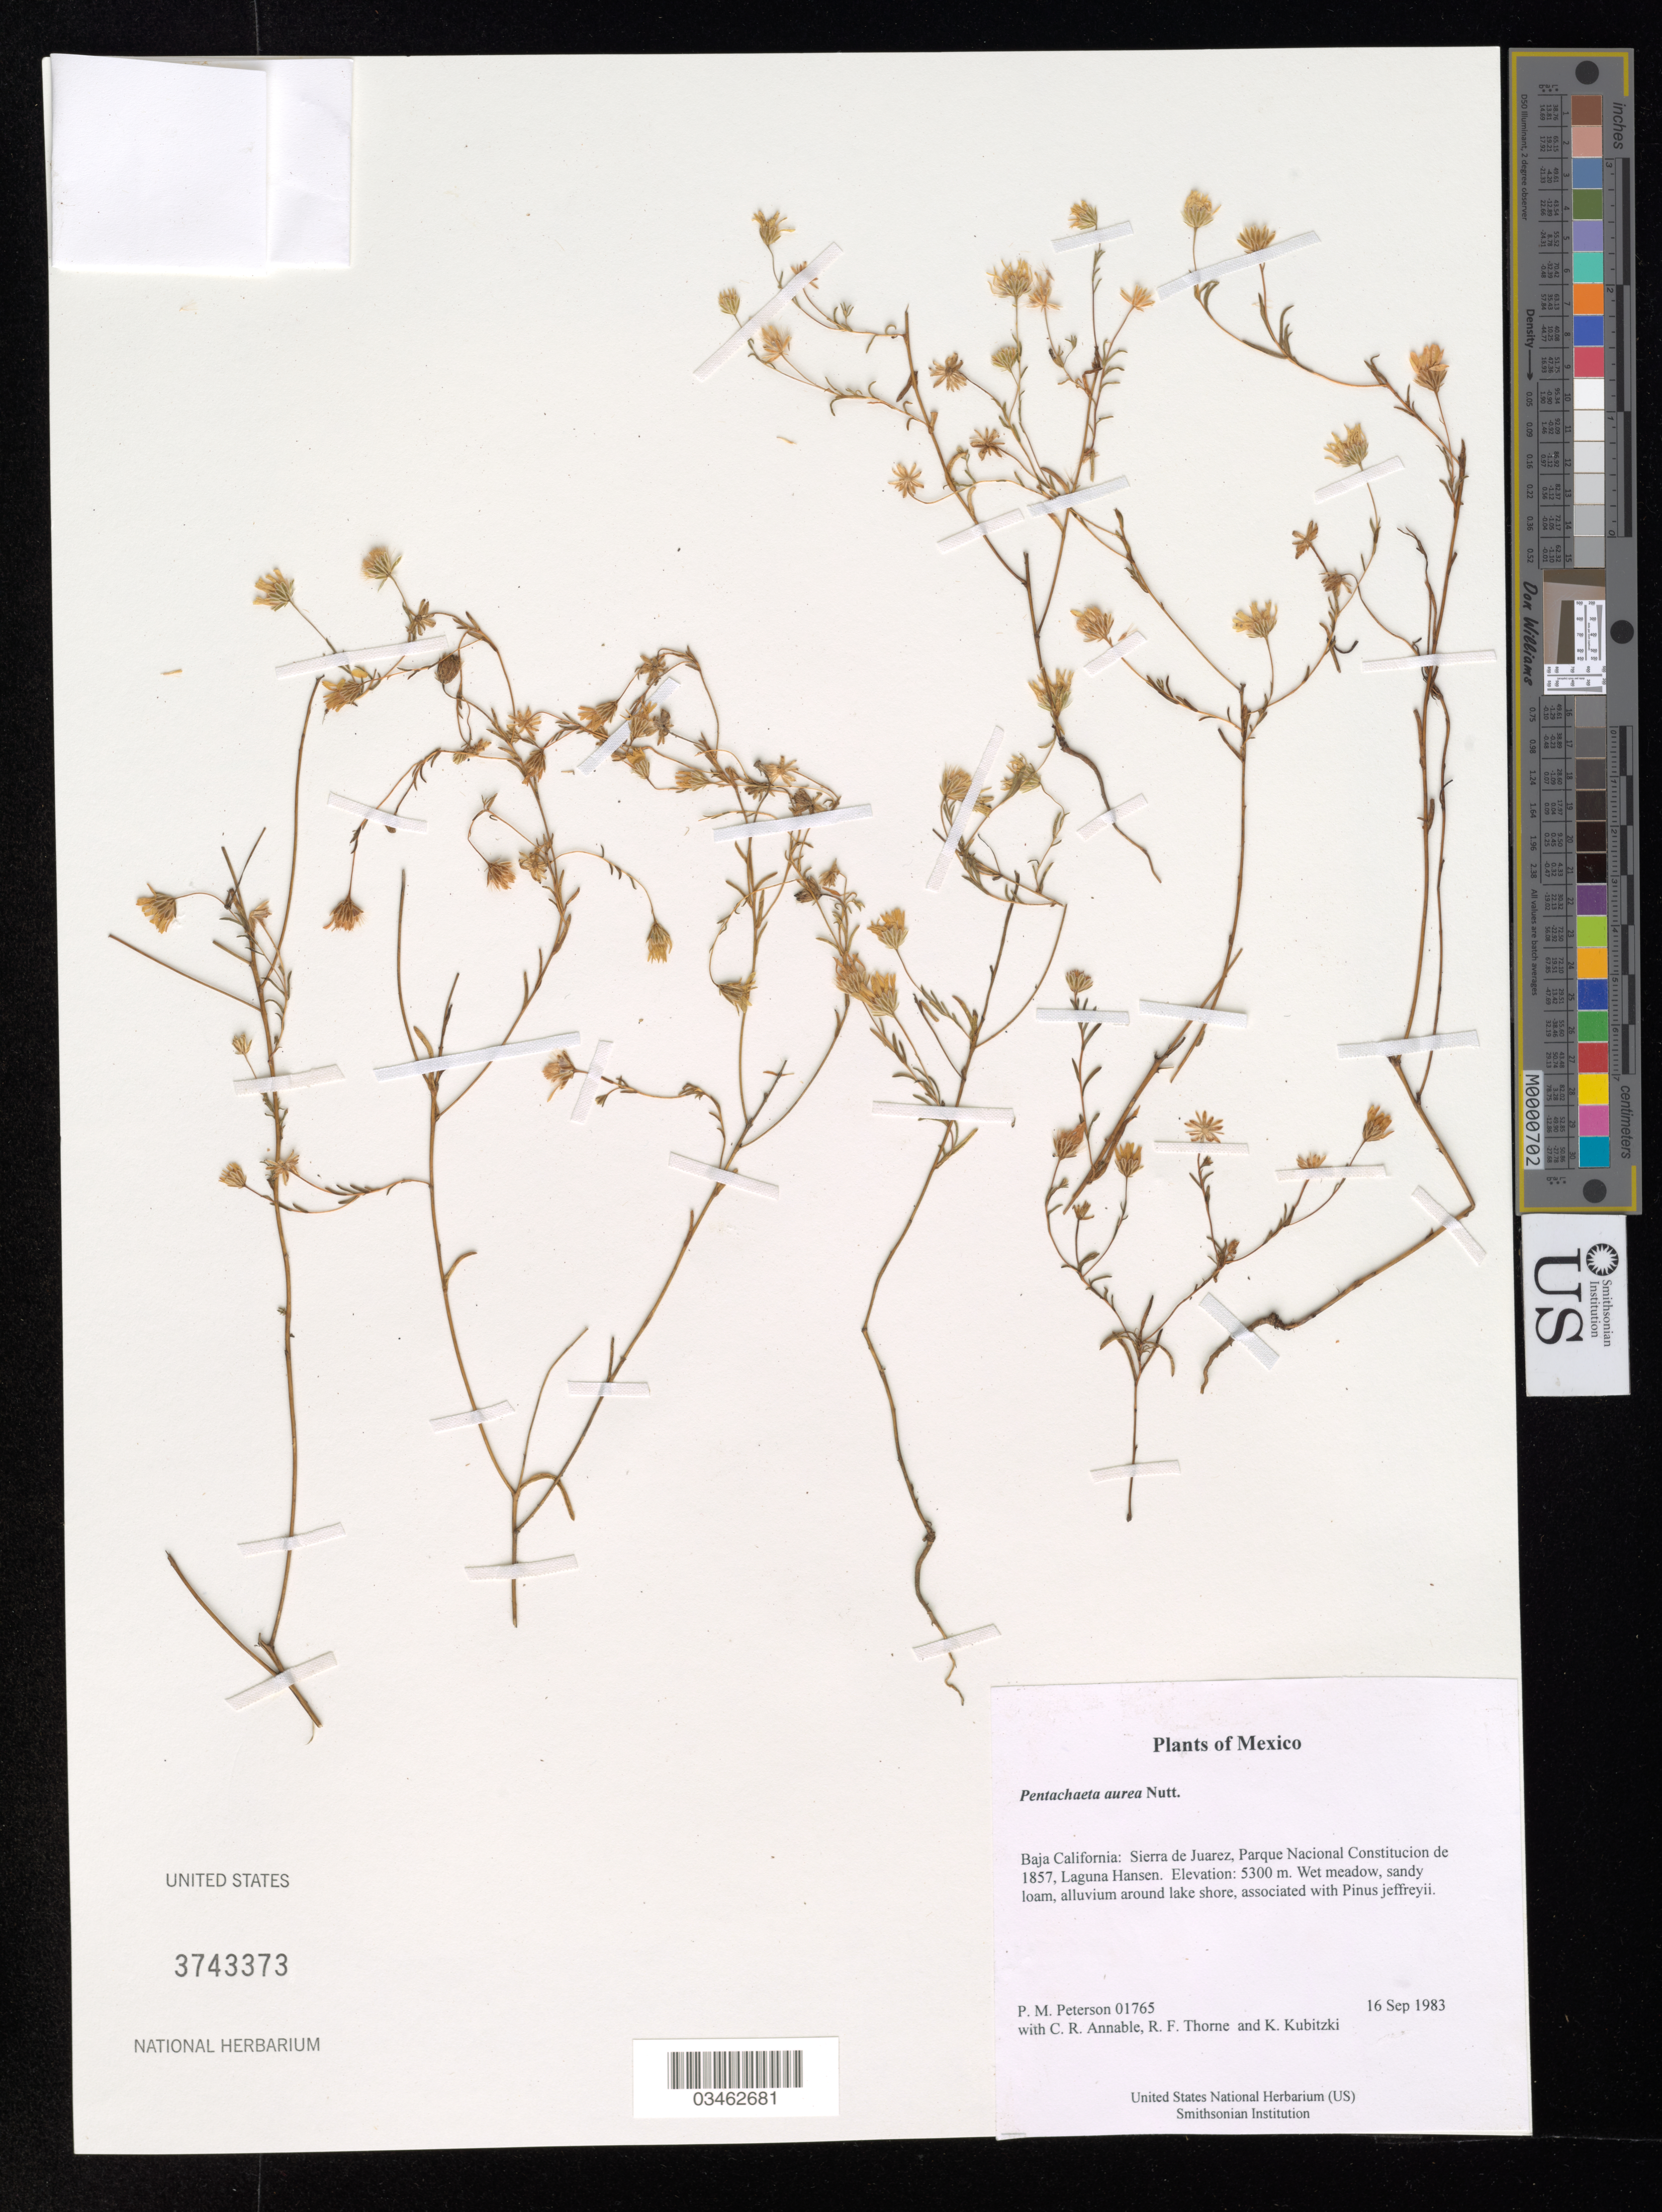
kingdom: Plantae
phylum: Tracheophyta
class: Magnoliopsida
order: Asterales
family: Asteraceae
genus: Pentachaeta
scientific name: Pentachaeta aurea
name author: Nutt.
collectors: P. M. Peterson, C. R. Annable, R. F. Thorne & K. Kubitzki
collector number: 01765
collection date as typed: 16 Sep 1983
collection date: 1983-09-16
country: Mexico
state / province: Baja California Norte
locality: Sierra de Juarez, Parque Nacional Constitucion de 1857, Laguna Hansen.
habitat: Wet meadow, sandy loam, alluvium around lake shore, associated with Pinus jeffreyii.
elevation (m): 5300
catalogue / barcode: US 3743373